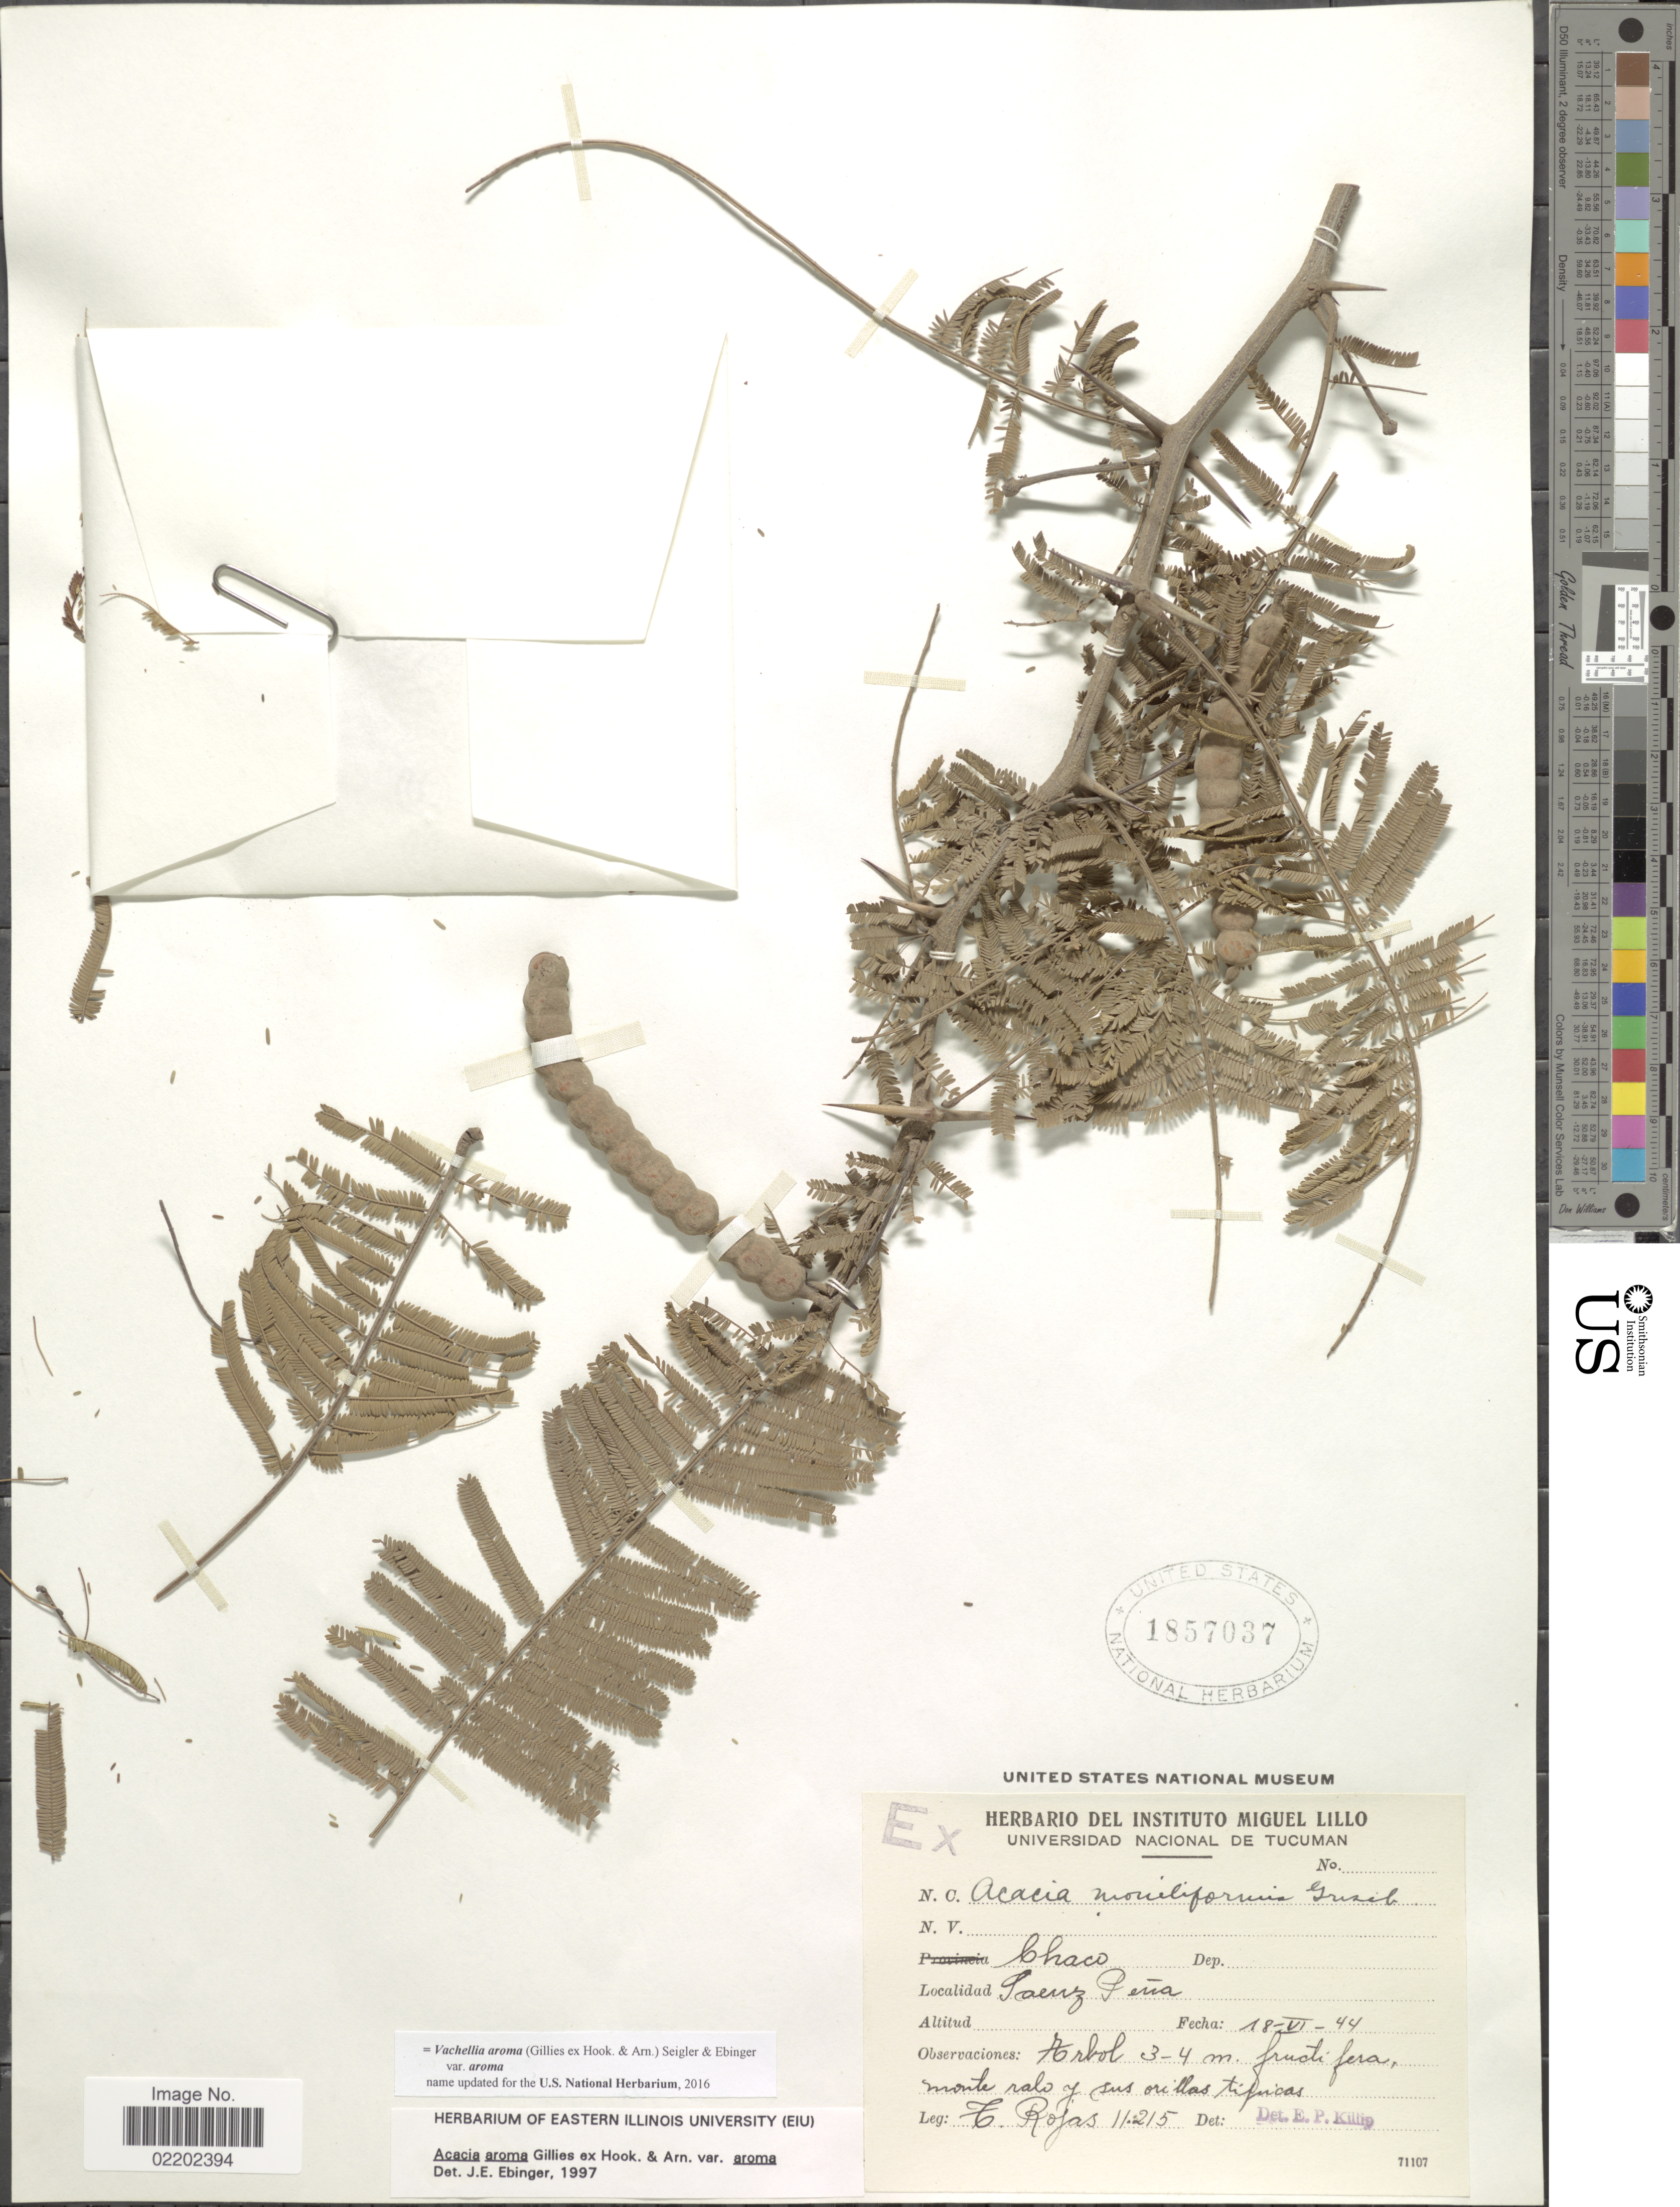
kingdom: Plantae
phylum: Tracheophyta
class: Magnoliopsida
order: Fabales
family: Fabaceae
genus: Vachellia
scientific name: Vachellia aroma var. aroma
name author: (Gillies ex Hook. & Arn.) Seigler & Ebinger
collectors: F. Rojas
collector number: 11215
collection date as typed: Transcribed d/m/y: 18/6/44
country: Argentina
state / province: Chaco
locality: Paenz Peña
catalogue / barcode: US 1857037